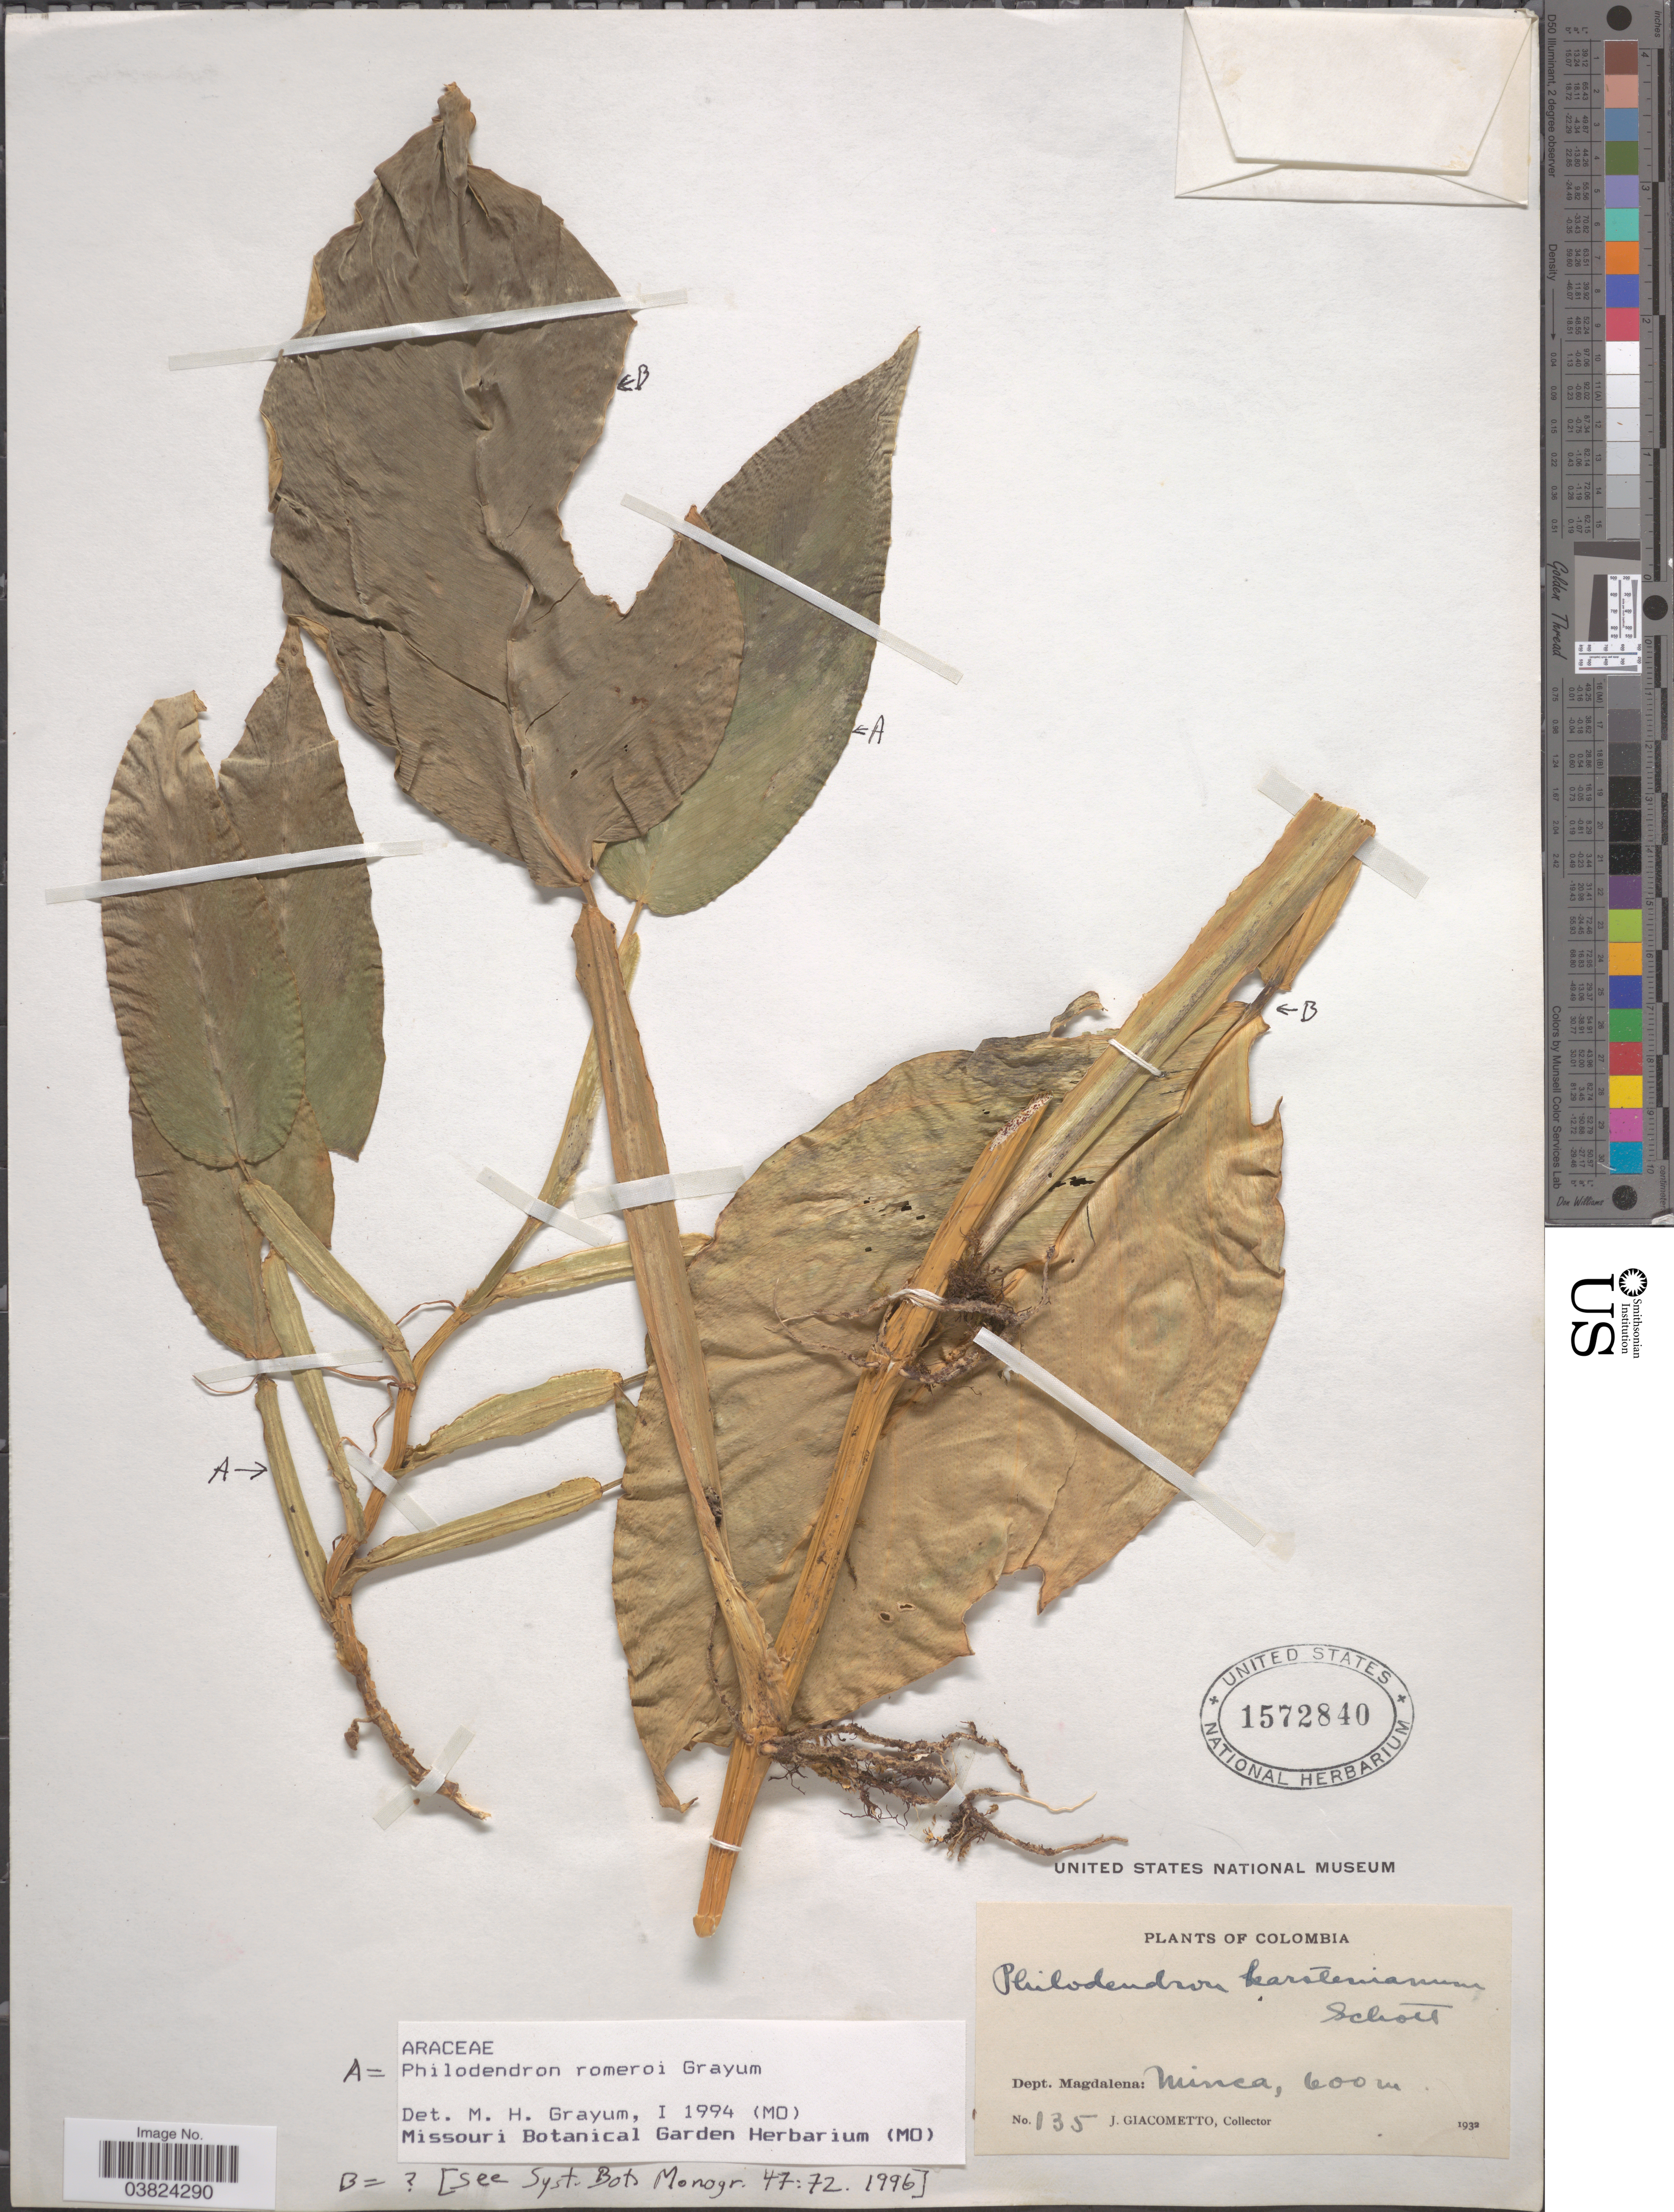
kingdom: Plantae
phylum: Tracheophyta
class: Liliopsida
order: Alismatales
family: Araceae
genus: Philodendron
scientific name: Philodendron romeroi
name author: Grayum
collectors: J. Giacometto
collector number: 135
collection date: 1932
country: Colombia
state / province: Magdalena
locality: Dept. Magdalena: Minca.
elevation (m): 600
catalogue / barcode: US 1572840